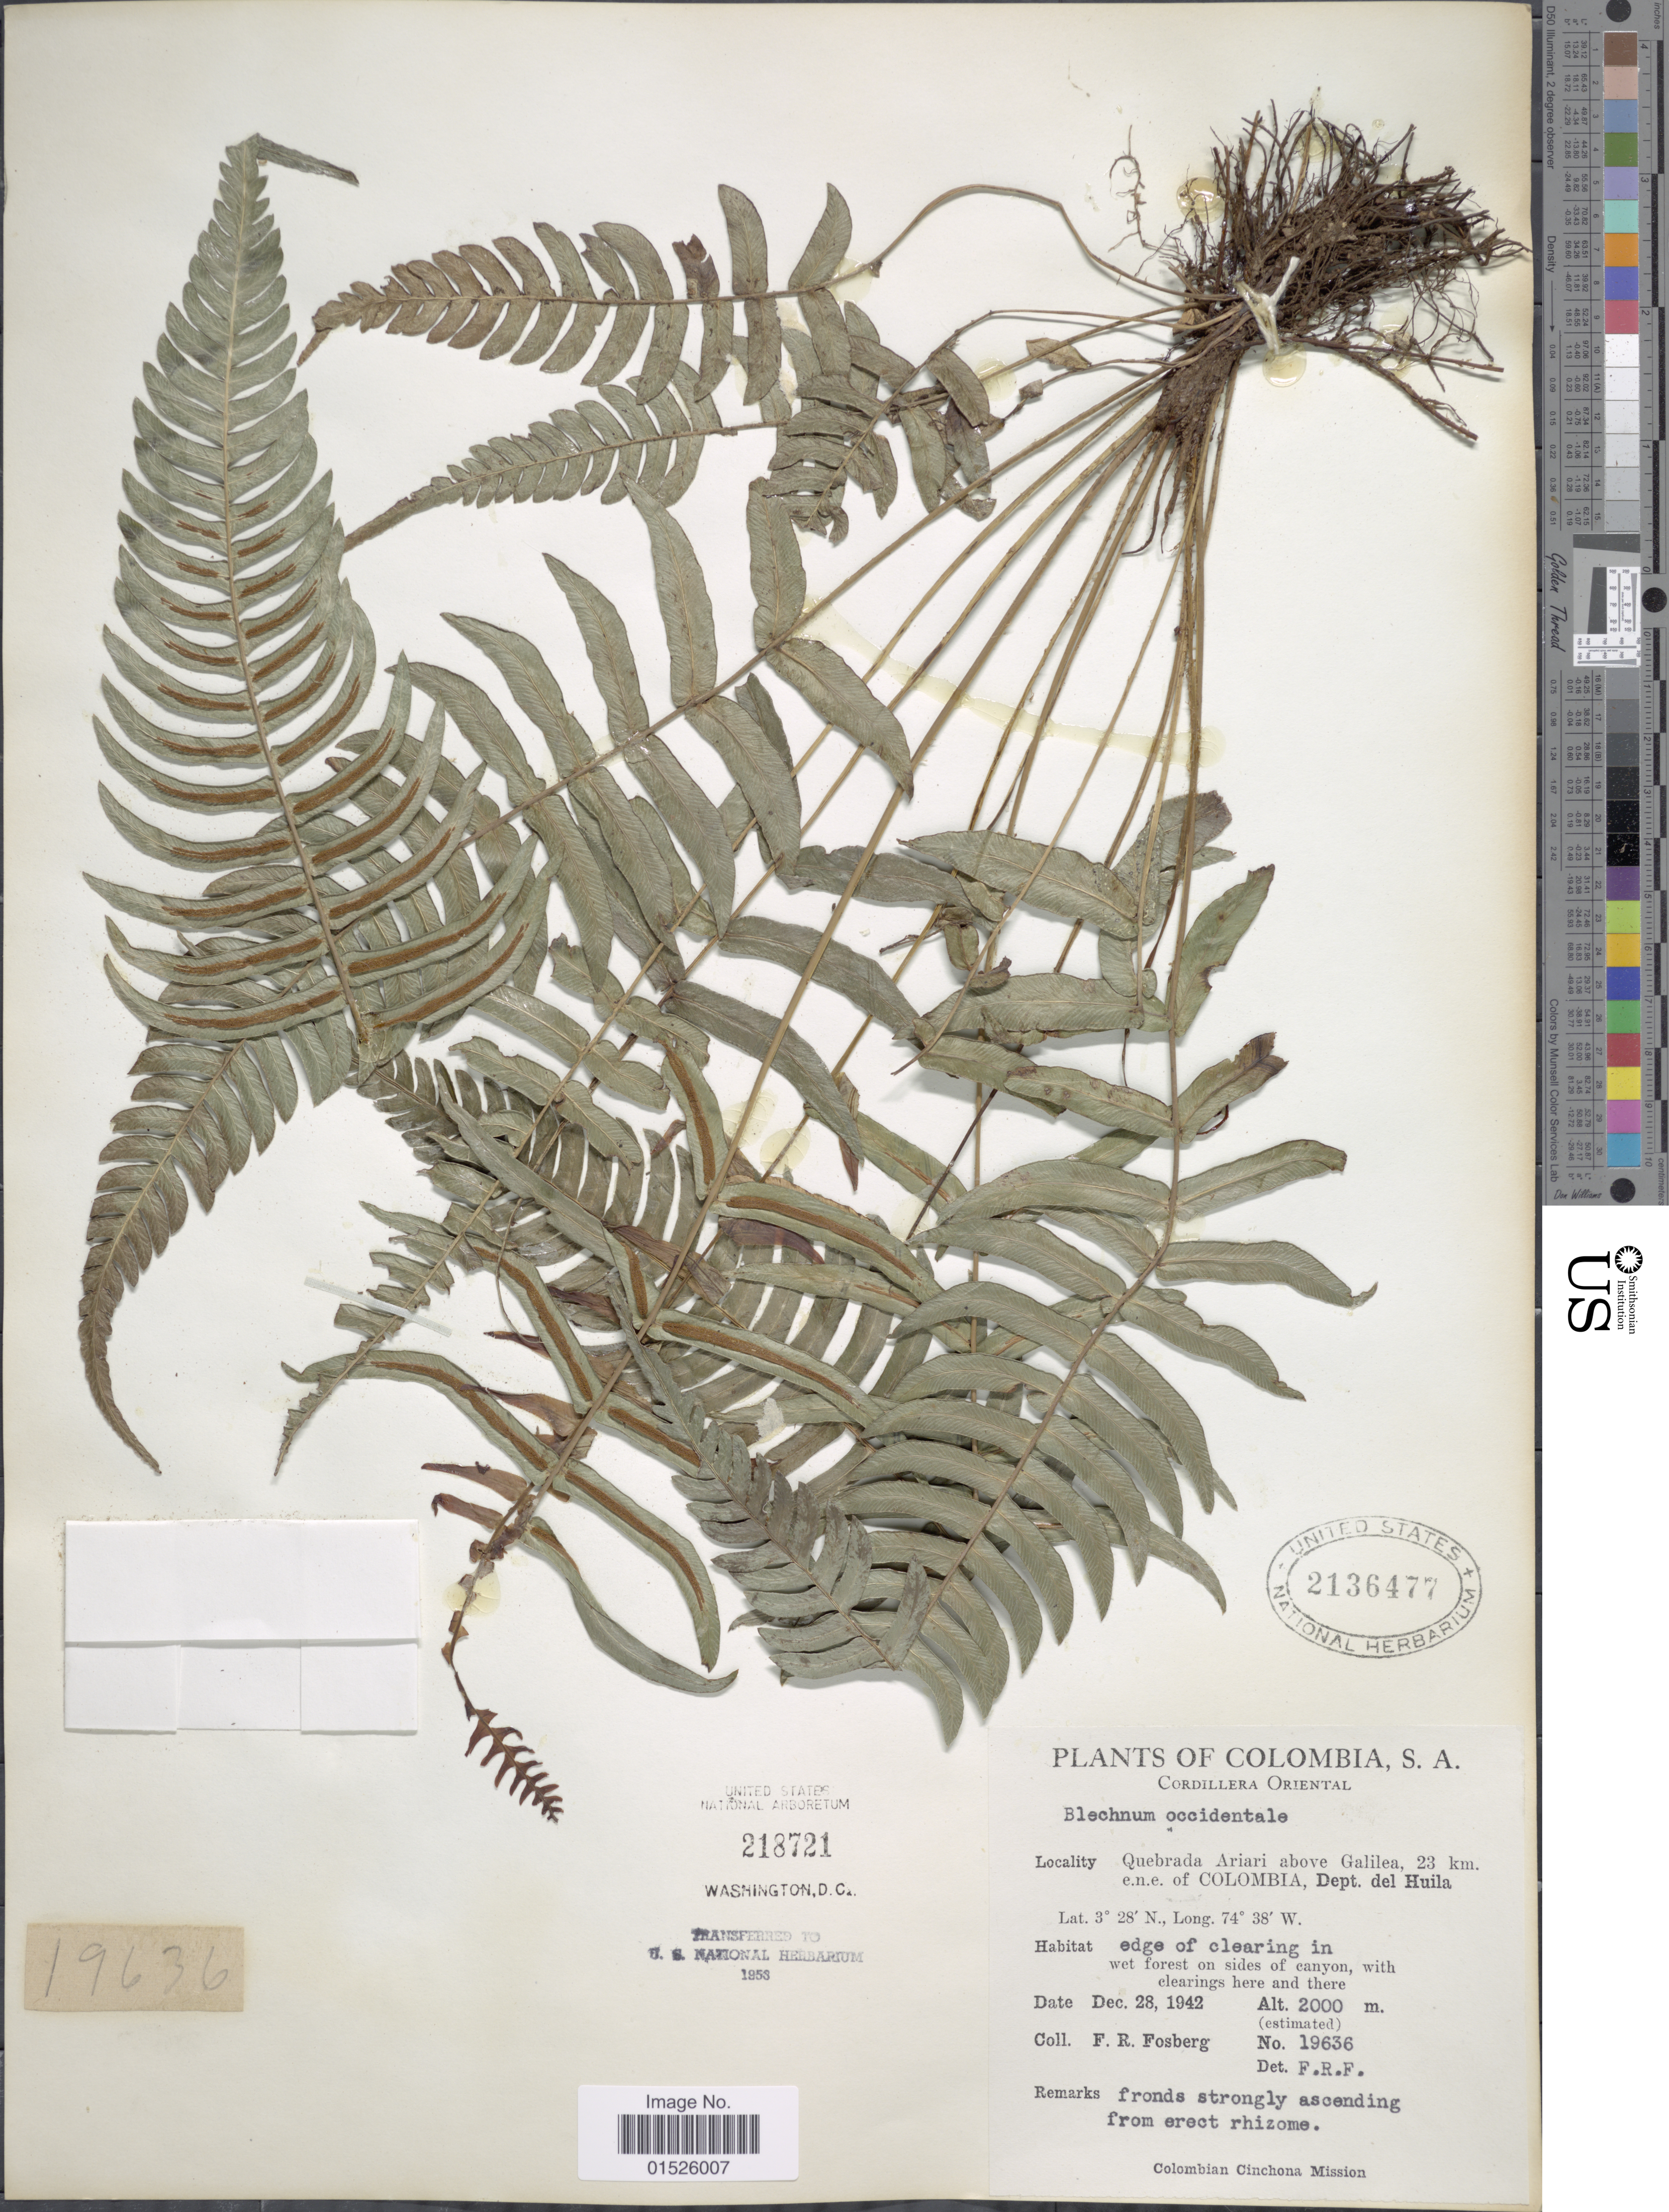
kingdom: Plantae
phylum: Tracheophyta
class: Polypodiopsida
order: Polypodiales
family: Blechnaceae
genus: Blechnum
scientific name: Blechnum glandulosum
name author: Link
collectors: F. R. Fosberg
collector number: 19636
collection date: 1942-12-28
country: Colombia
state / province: Huila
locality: Colombia, S. A. Cordillera Oriental, Quebrada Ariari above Galilea, 23 km. e.n.e. of Colombia, Dept. del Huila.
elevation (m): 2000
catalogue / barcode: US 2136477